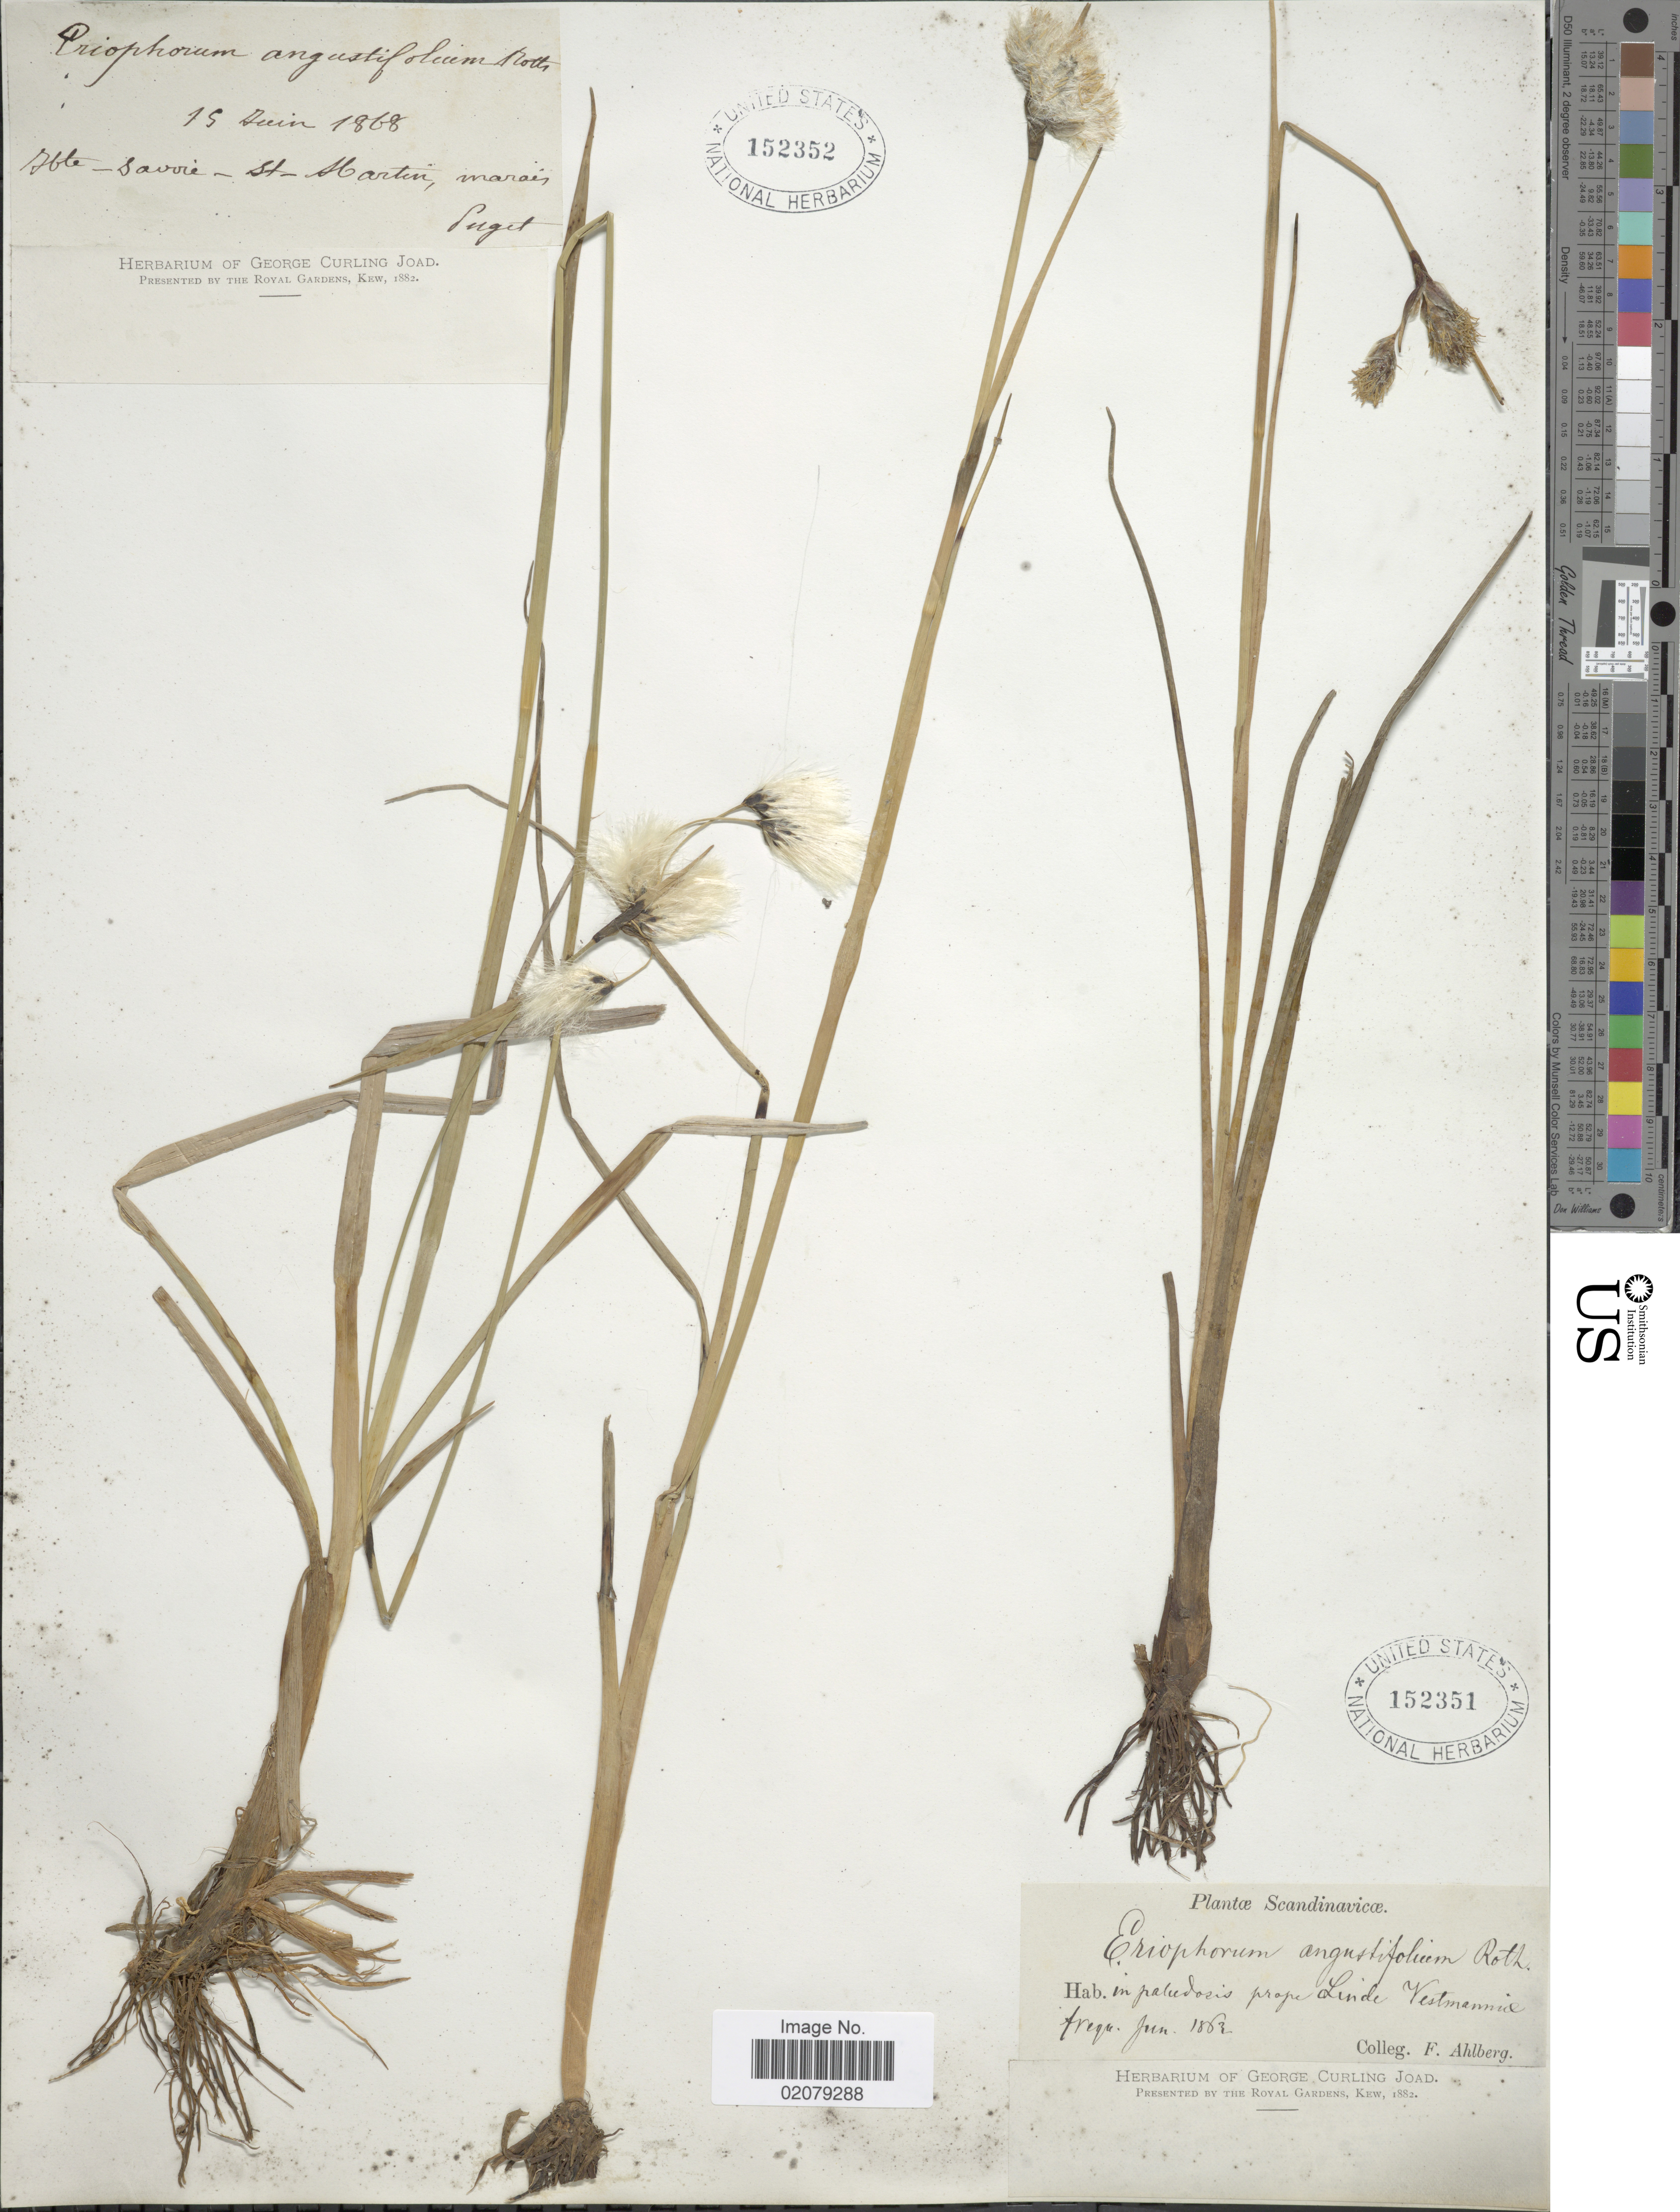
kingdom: Plantae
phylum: Tracheophyta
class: Liliopsida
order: Poales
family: Cyperaceae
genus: Eriophorum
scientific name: Eriophorum angustifolium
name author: Honck.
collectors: F. Ahlberg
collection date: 1862-06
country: Denmark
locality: Scandinavicae, in paludosis prope Linde Vestmannia, Faroe Islands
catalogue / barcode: US 152351